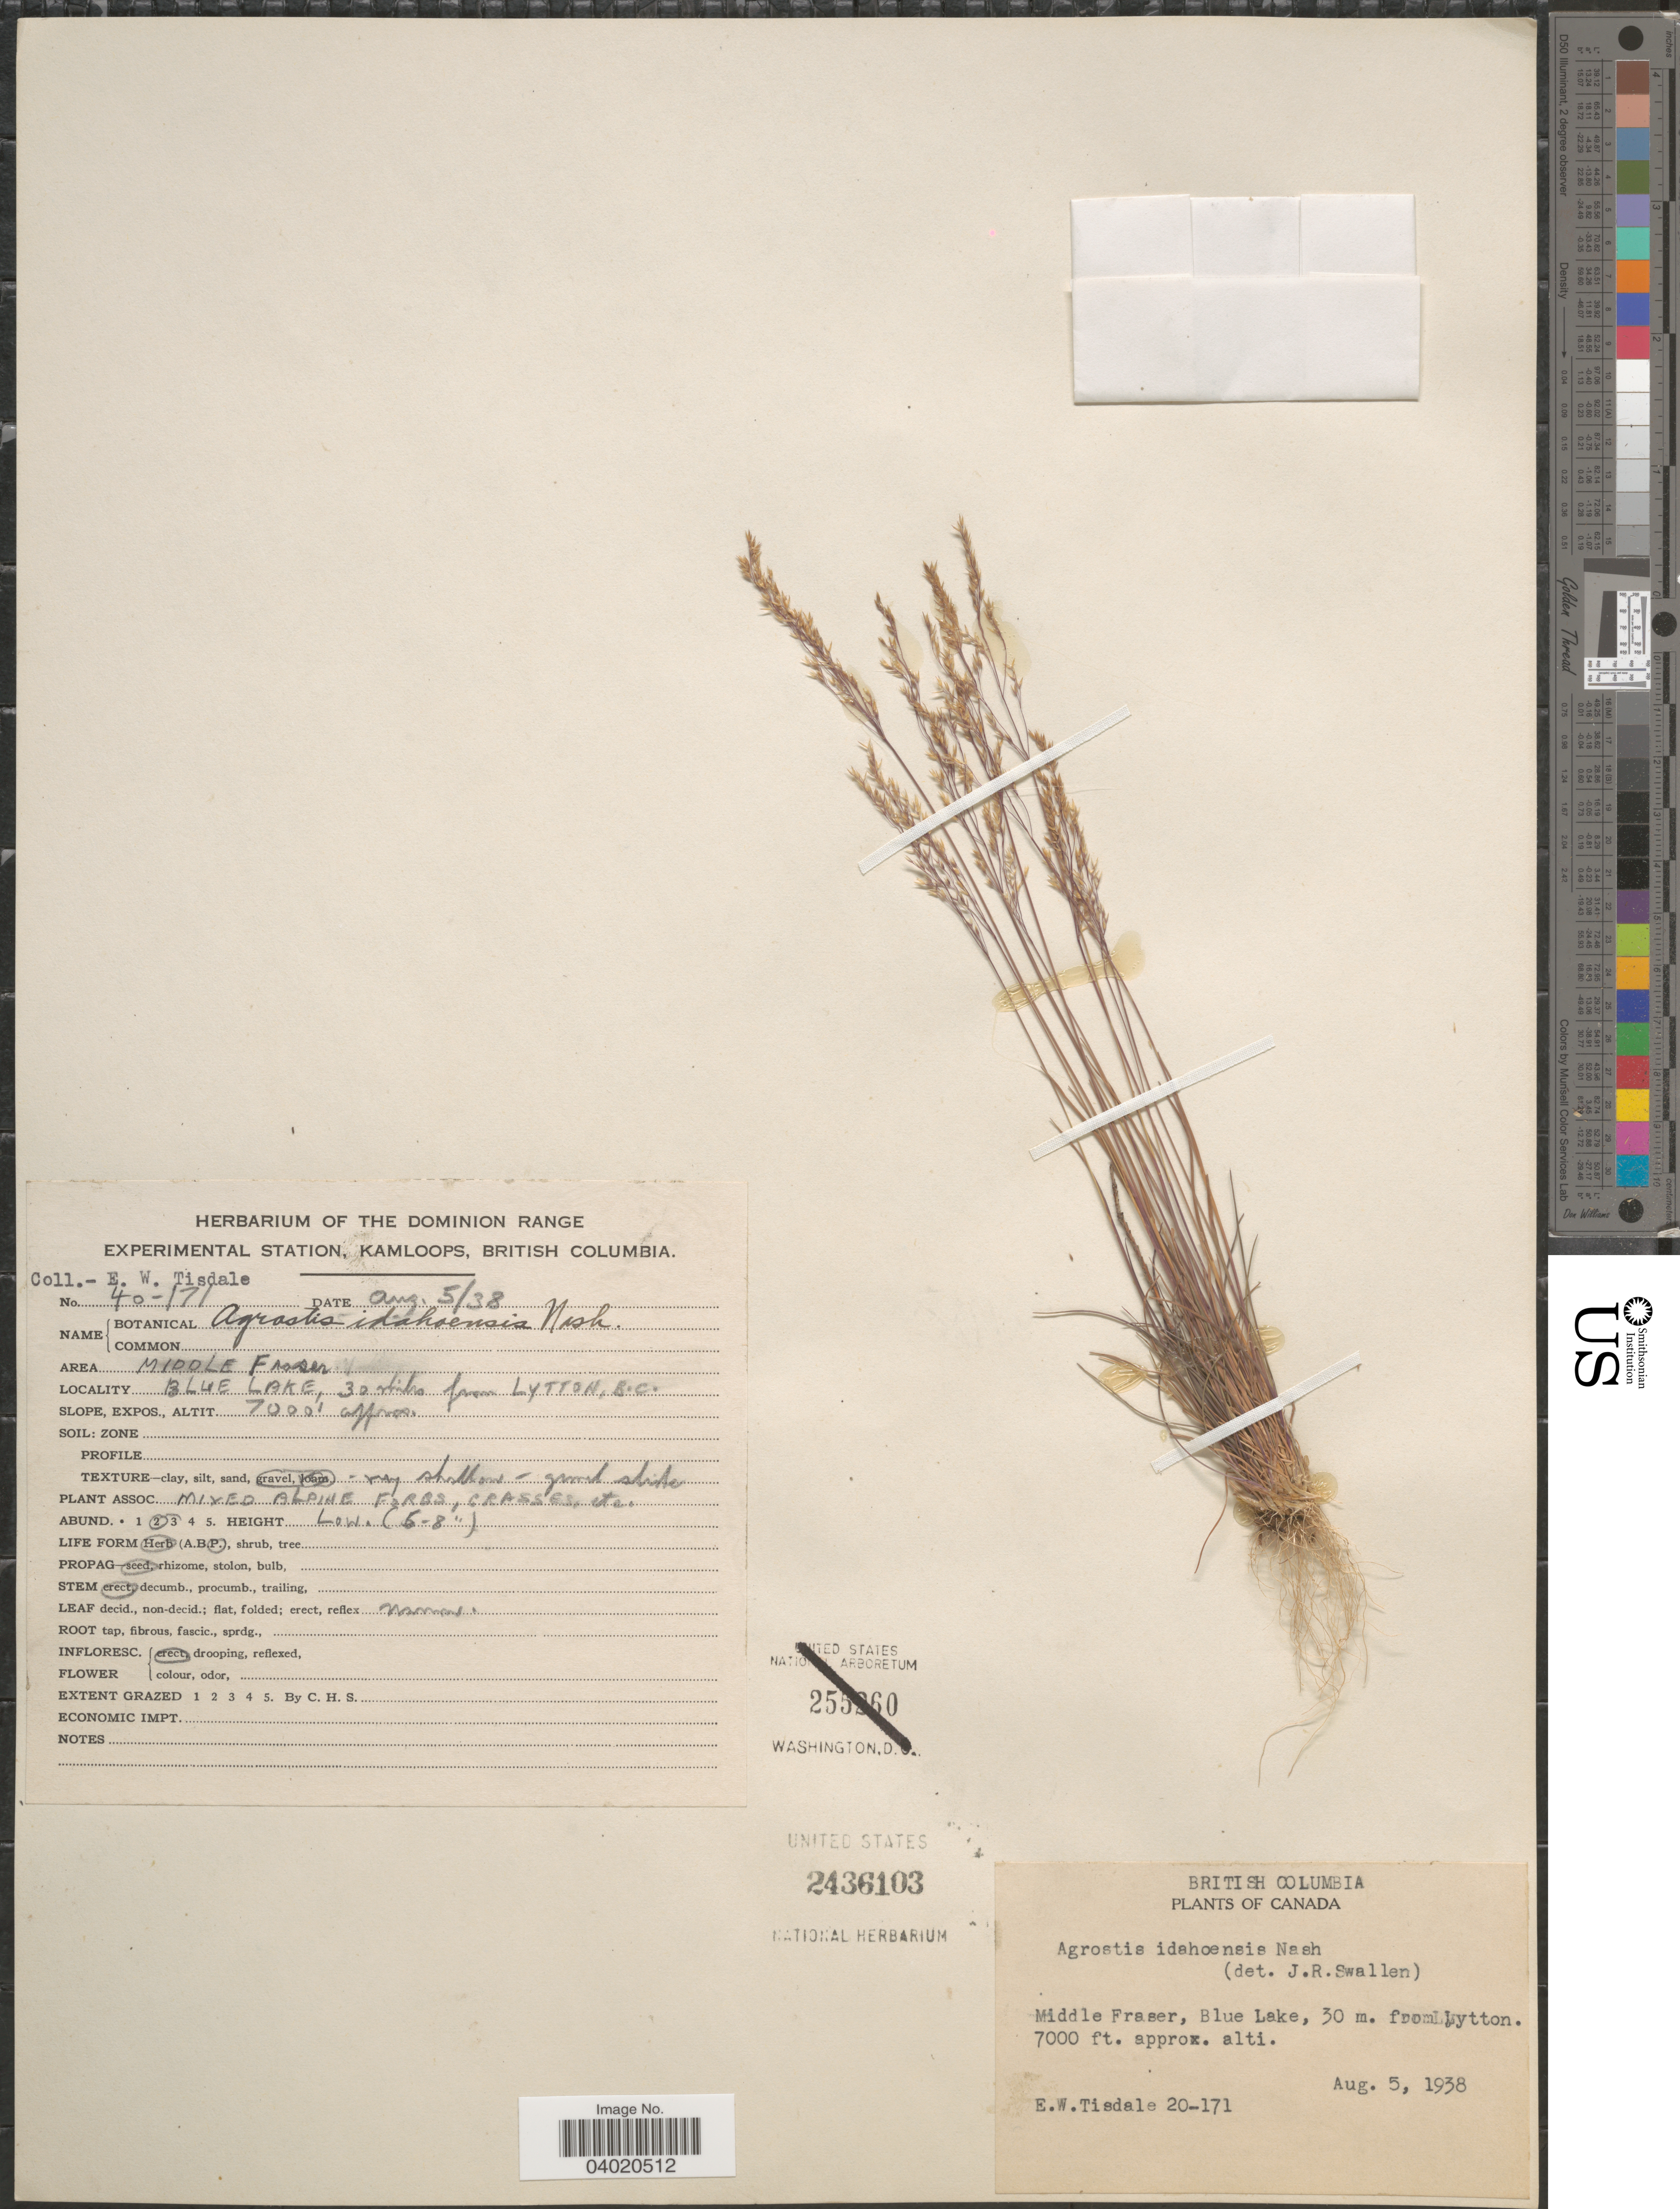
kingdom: Plantae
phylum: Tracheophyta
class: Liliopsida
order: Poales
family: Poaceae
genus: Agrostis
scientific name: Agrostis idahoensis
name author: Nash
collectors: E. Tisdale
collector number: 20-171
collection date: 1938-08-05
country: Canada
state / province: British Columbia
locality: Area Middle Fraser. Blue Lake, 30 m. from Lytton.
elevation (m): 2134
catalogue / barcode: US 2436103